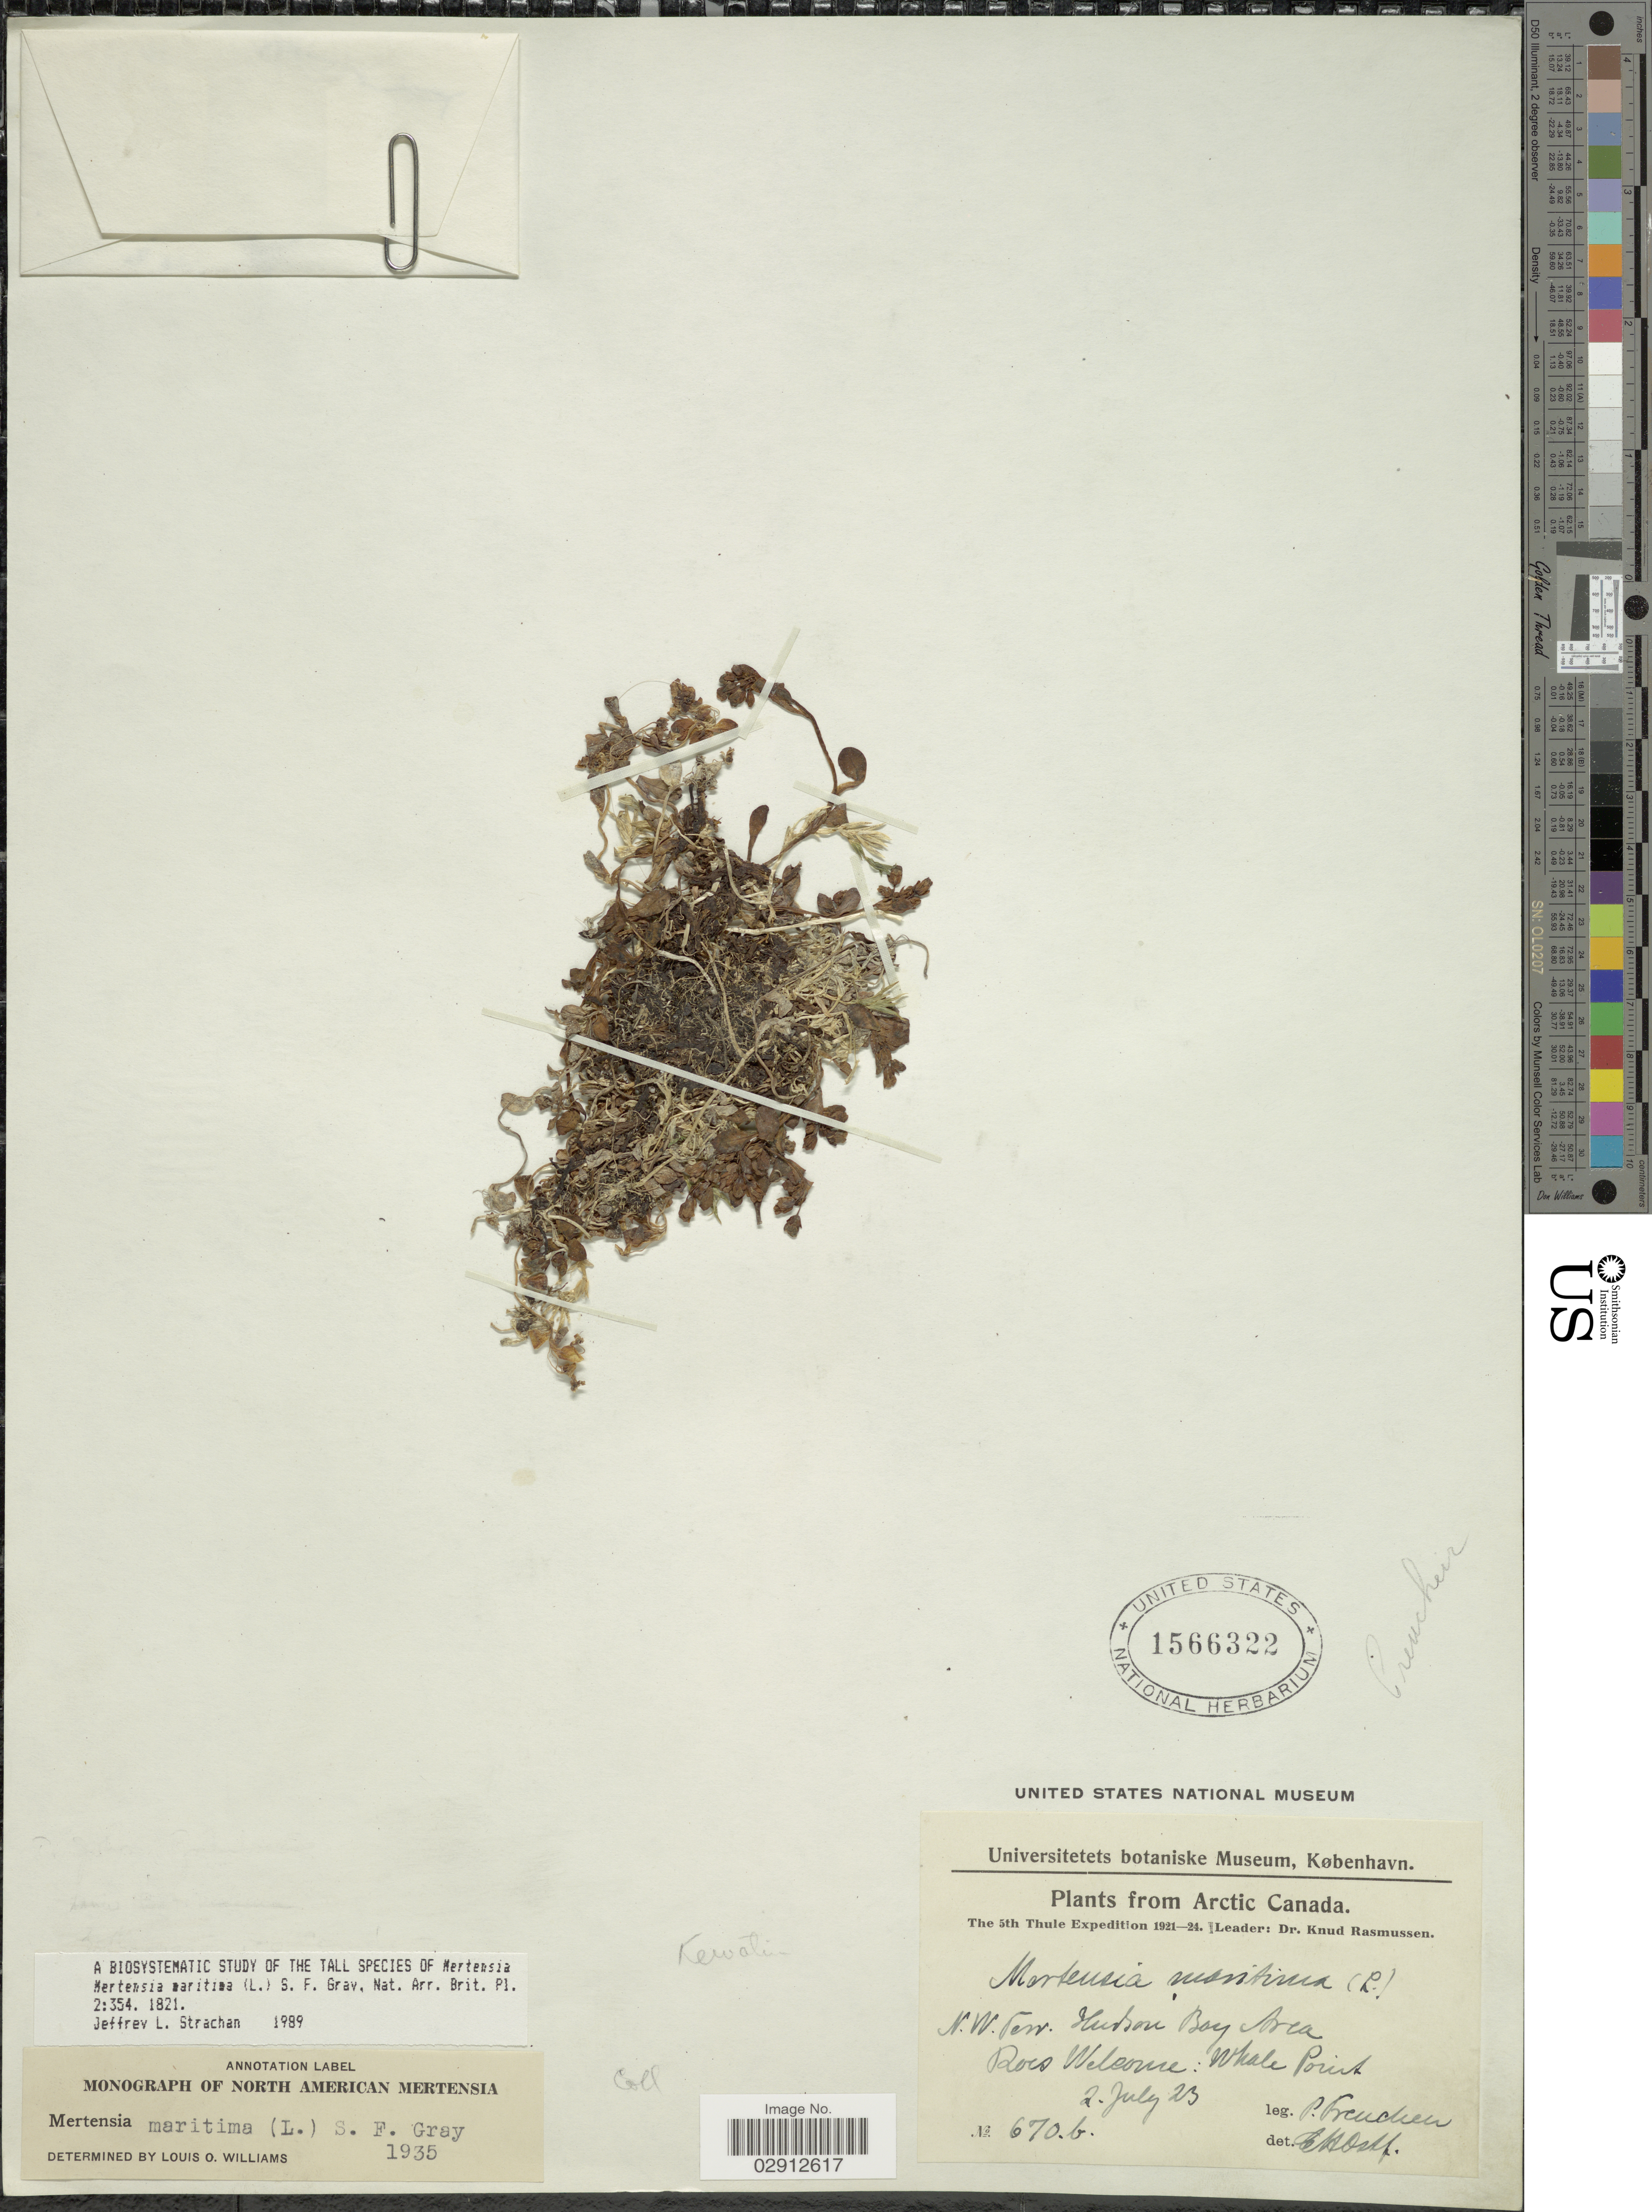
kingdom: Plantae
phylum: Tracheophyta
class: Magnoliopsida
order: Boraginales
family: Boraginaceae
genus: Mertensia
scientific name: Mertensia maritima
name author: (L.) S.F. Gray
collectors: P. Freuchen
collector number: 670b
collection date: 1923-07-02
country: Canada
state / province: Northwest Territories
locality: N.W. Terr. Hudson Bay Area, Roes Welcome: Whale Point. Arctic Canada. Thule.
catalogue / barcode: US 1566322